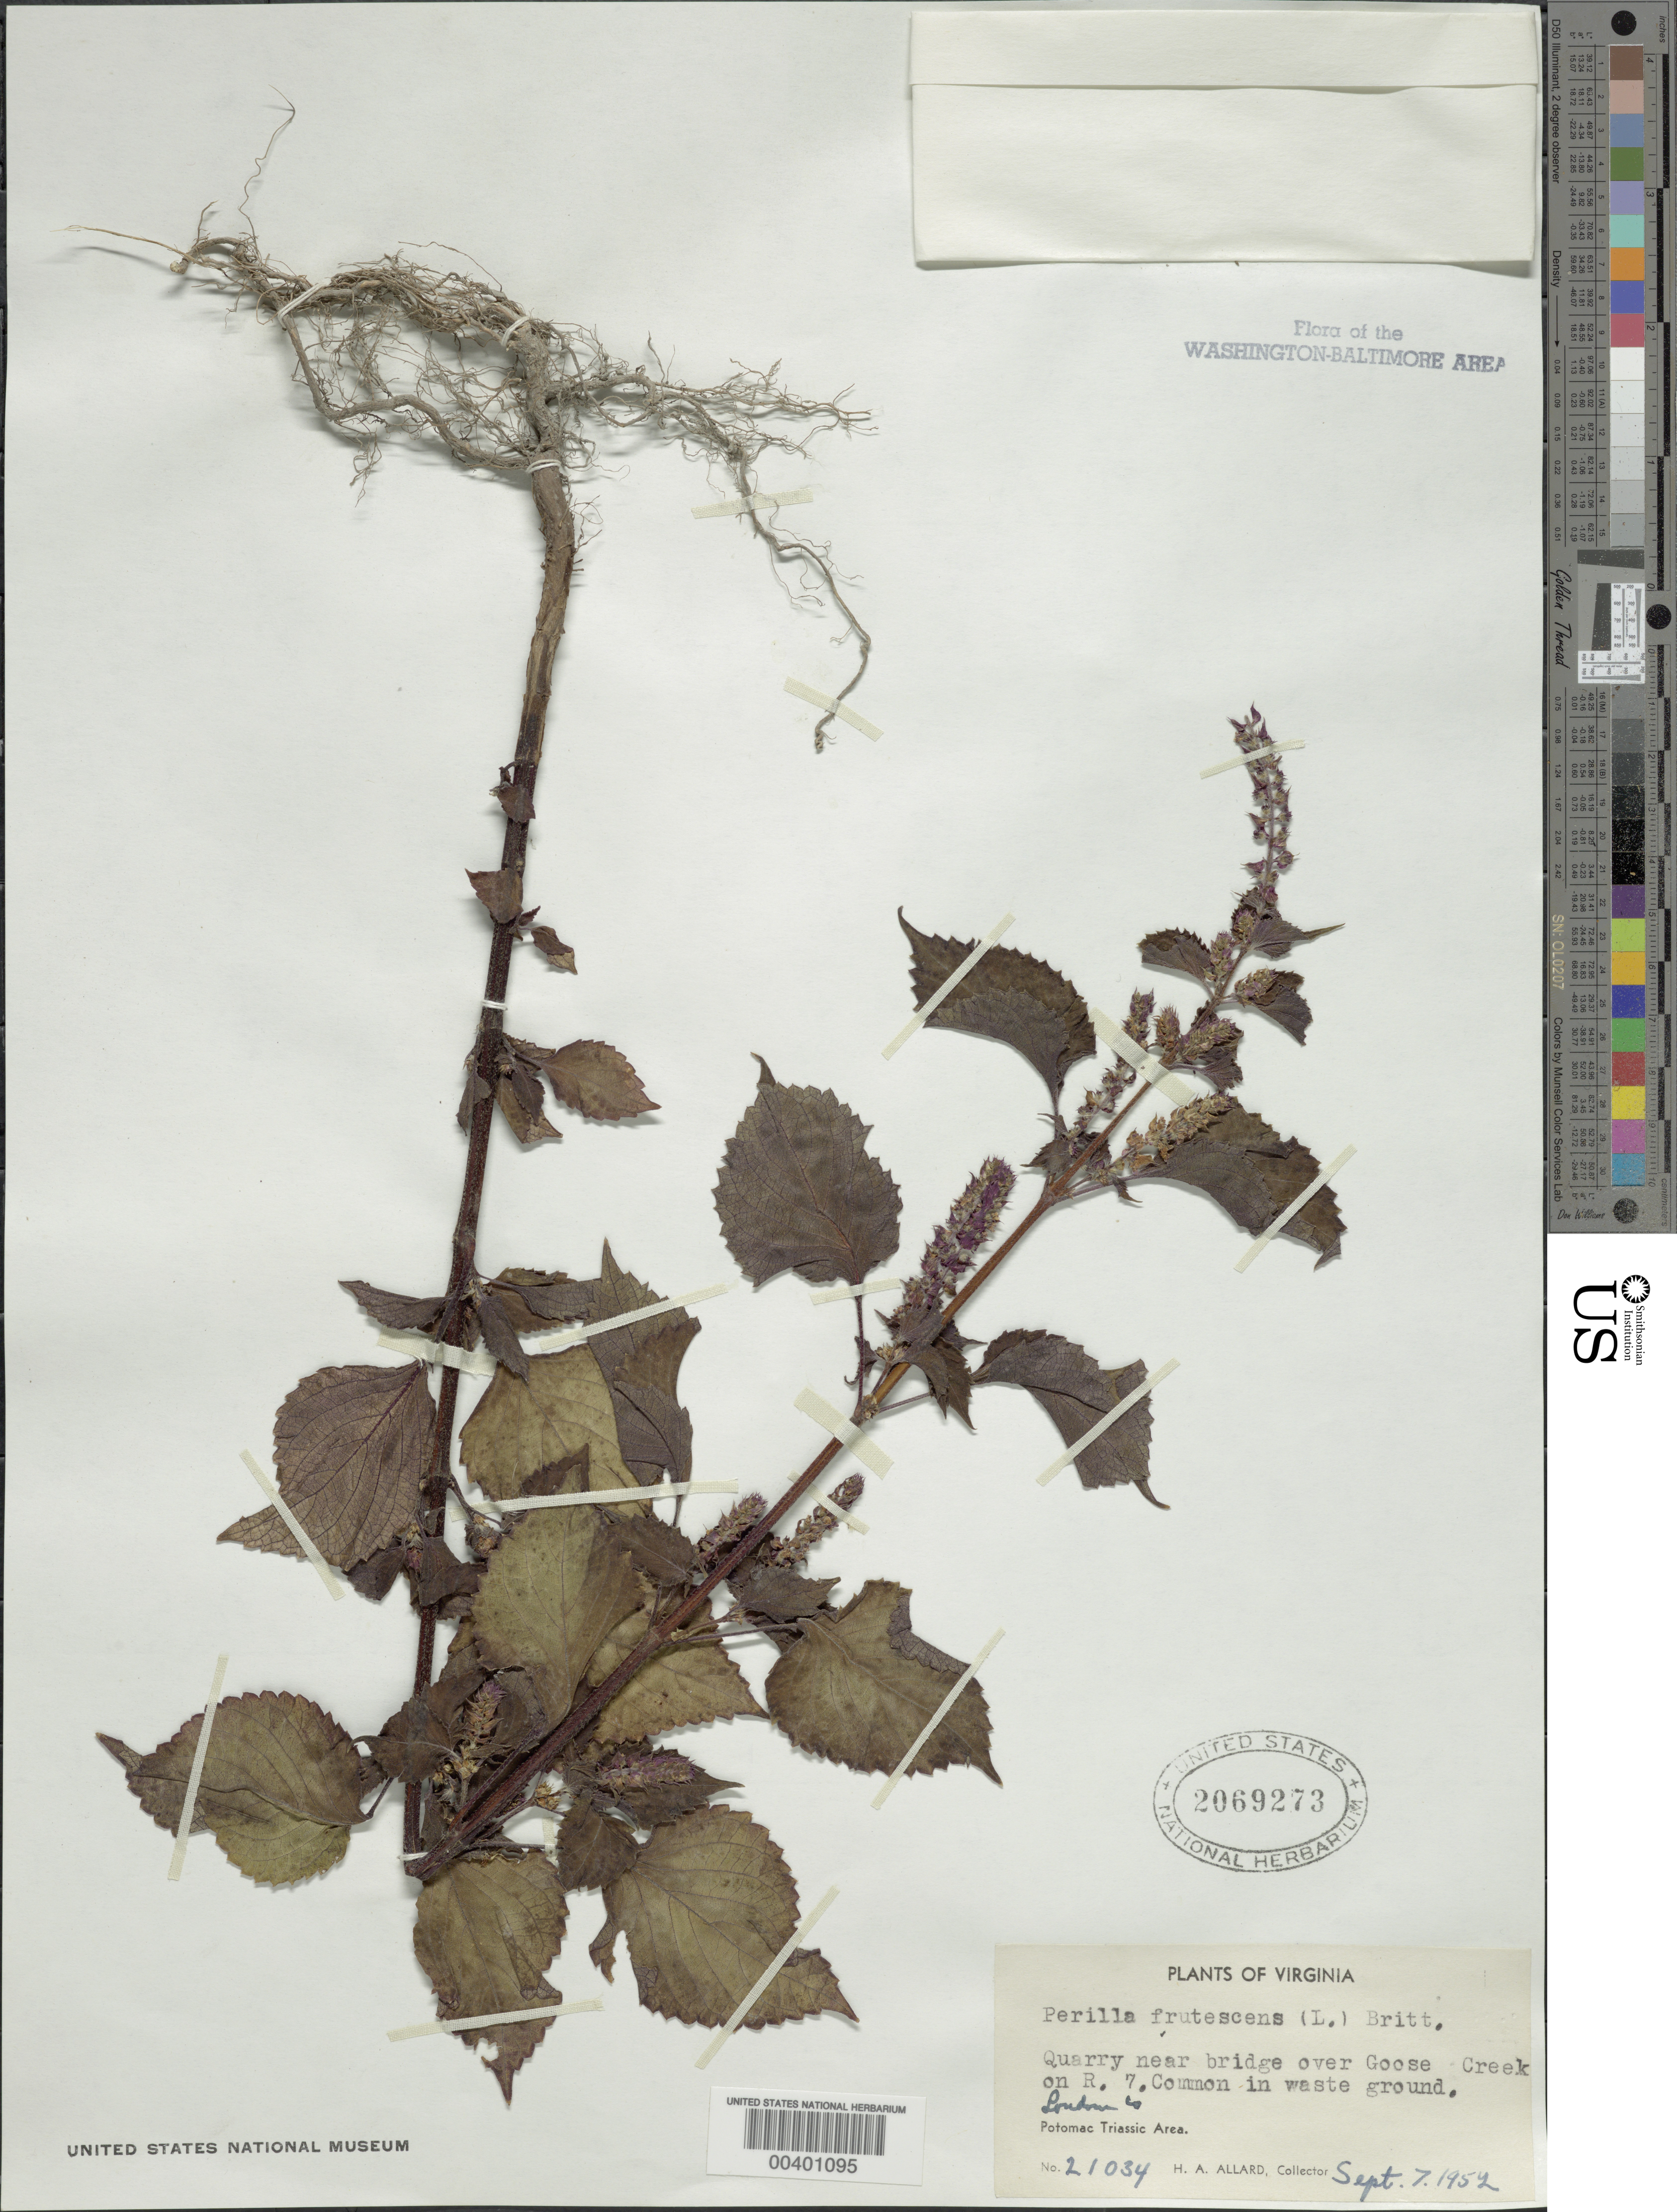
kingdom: Plantae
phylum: Tracheophyta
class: Magnoliopsida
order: Lamiales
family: Lamiaceae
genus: Perilla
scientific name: Perilla frutescens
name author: (L.) Britton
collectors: H. A. Allard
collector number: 21034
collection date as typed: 07 Sep 1952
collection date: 1952-09-07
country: United States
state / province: Virginia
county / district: Loudoun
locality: Quarry near Route 7 Bridge over Goose Creek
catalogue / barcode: US 2069273